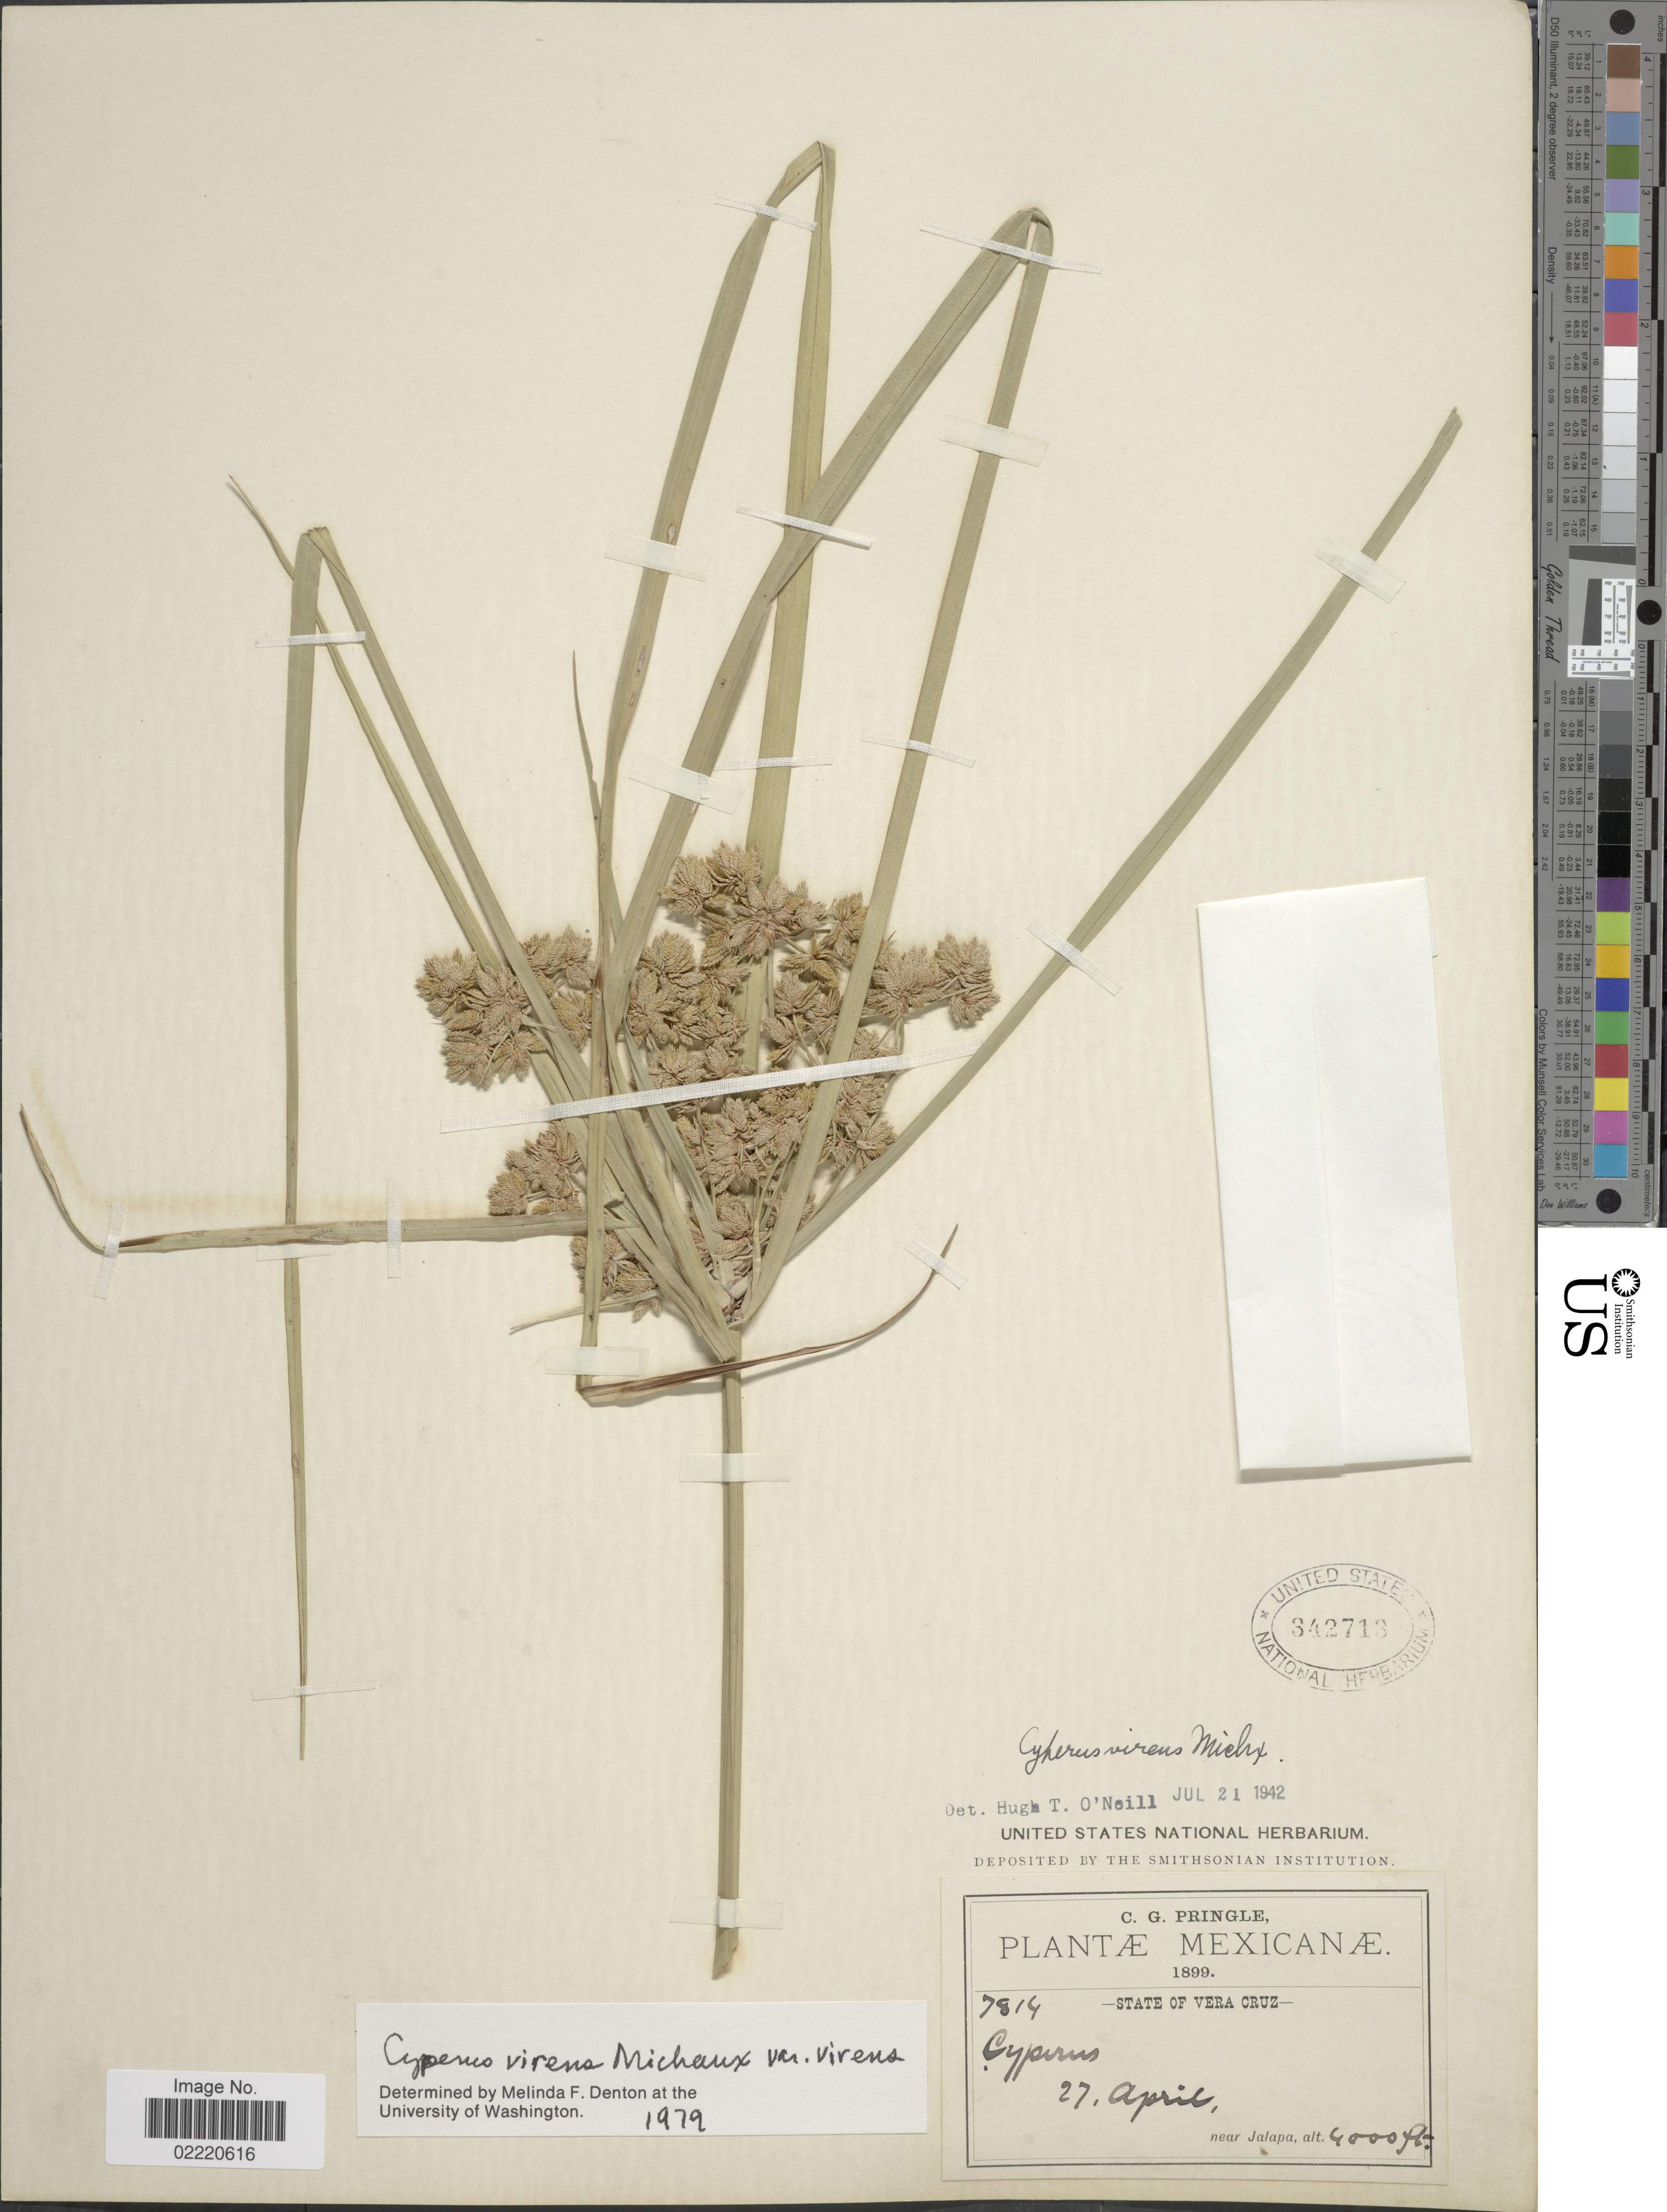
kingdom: Plantae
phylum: Tracheophyta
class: Liliopsida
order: Poales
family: Cyperaceae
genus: Cyperus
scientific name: Cyperus virens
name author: Michx.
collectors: C. G. Pringle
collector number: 7814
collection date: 1899-04-27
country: Mexico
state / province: Veracruz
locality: Vera Cruz, near Jalapa.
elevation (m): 1219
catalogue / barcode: US 342713